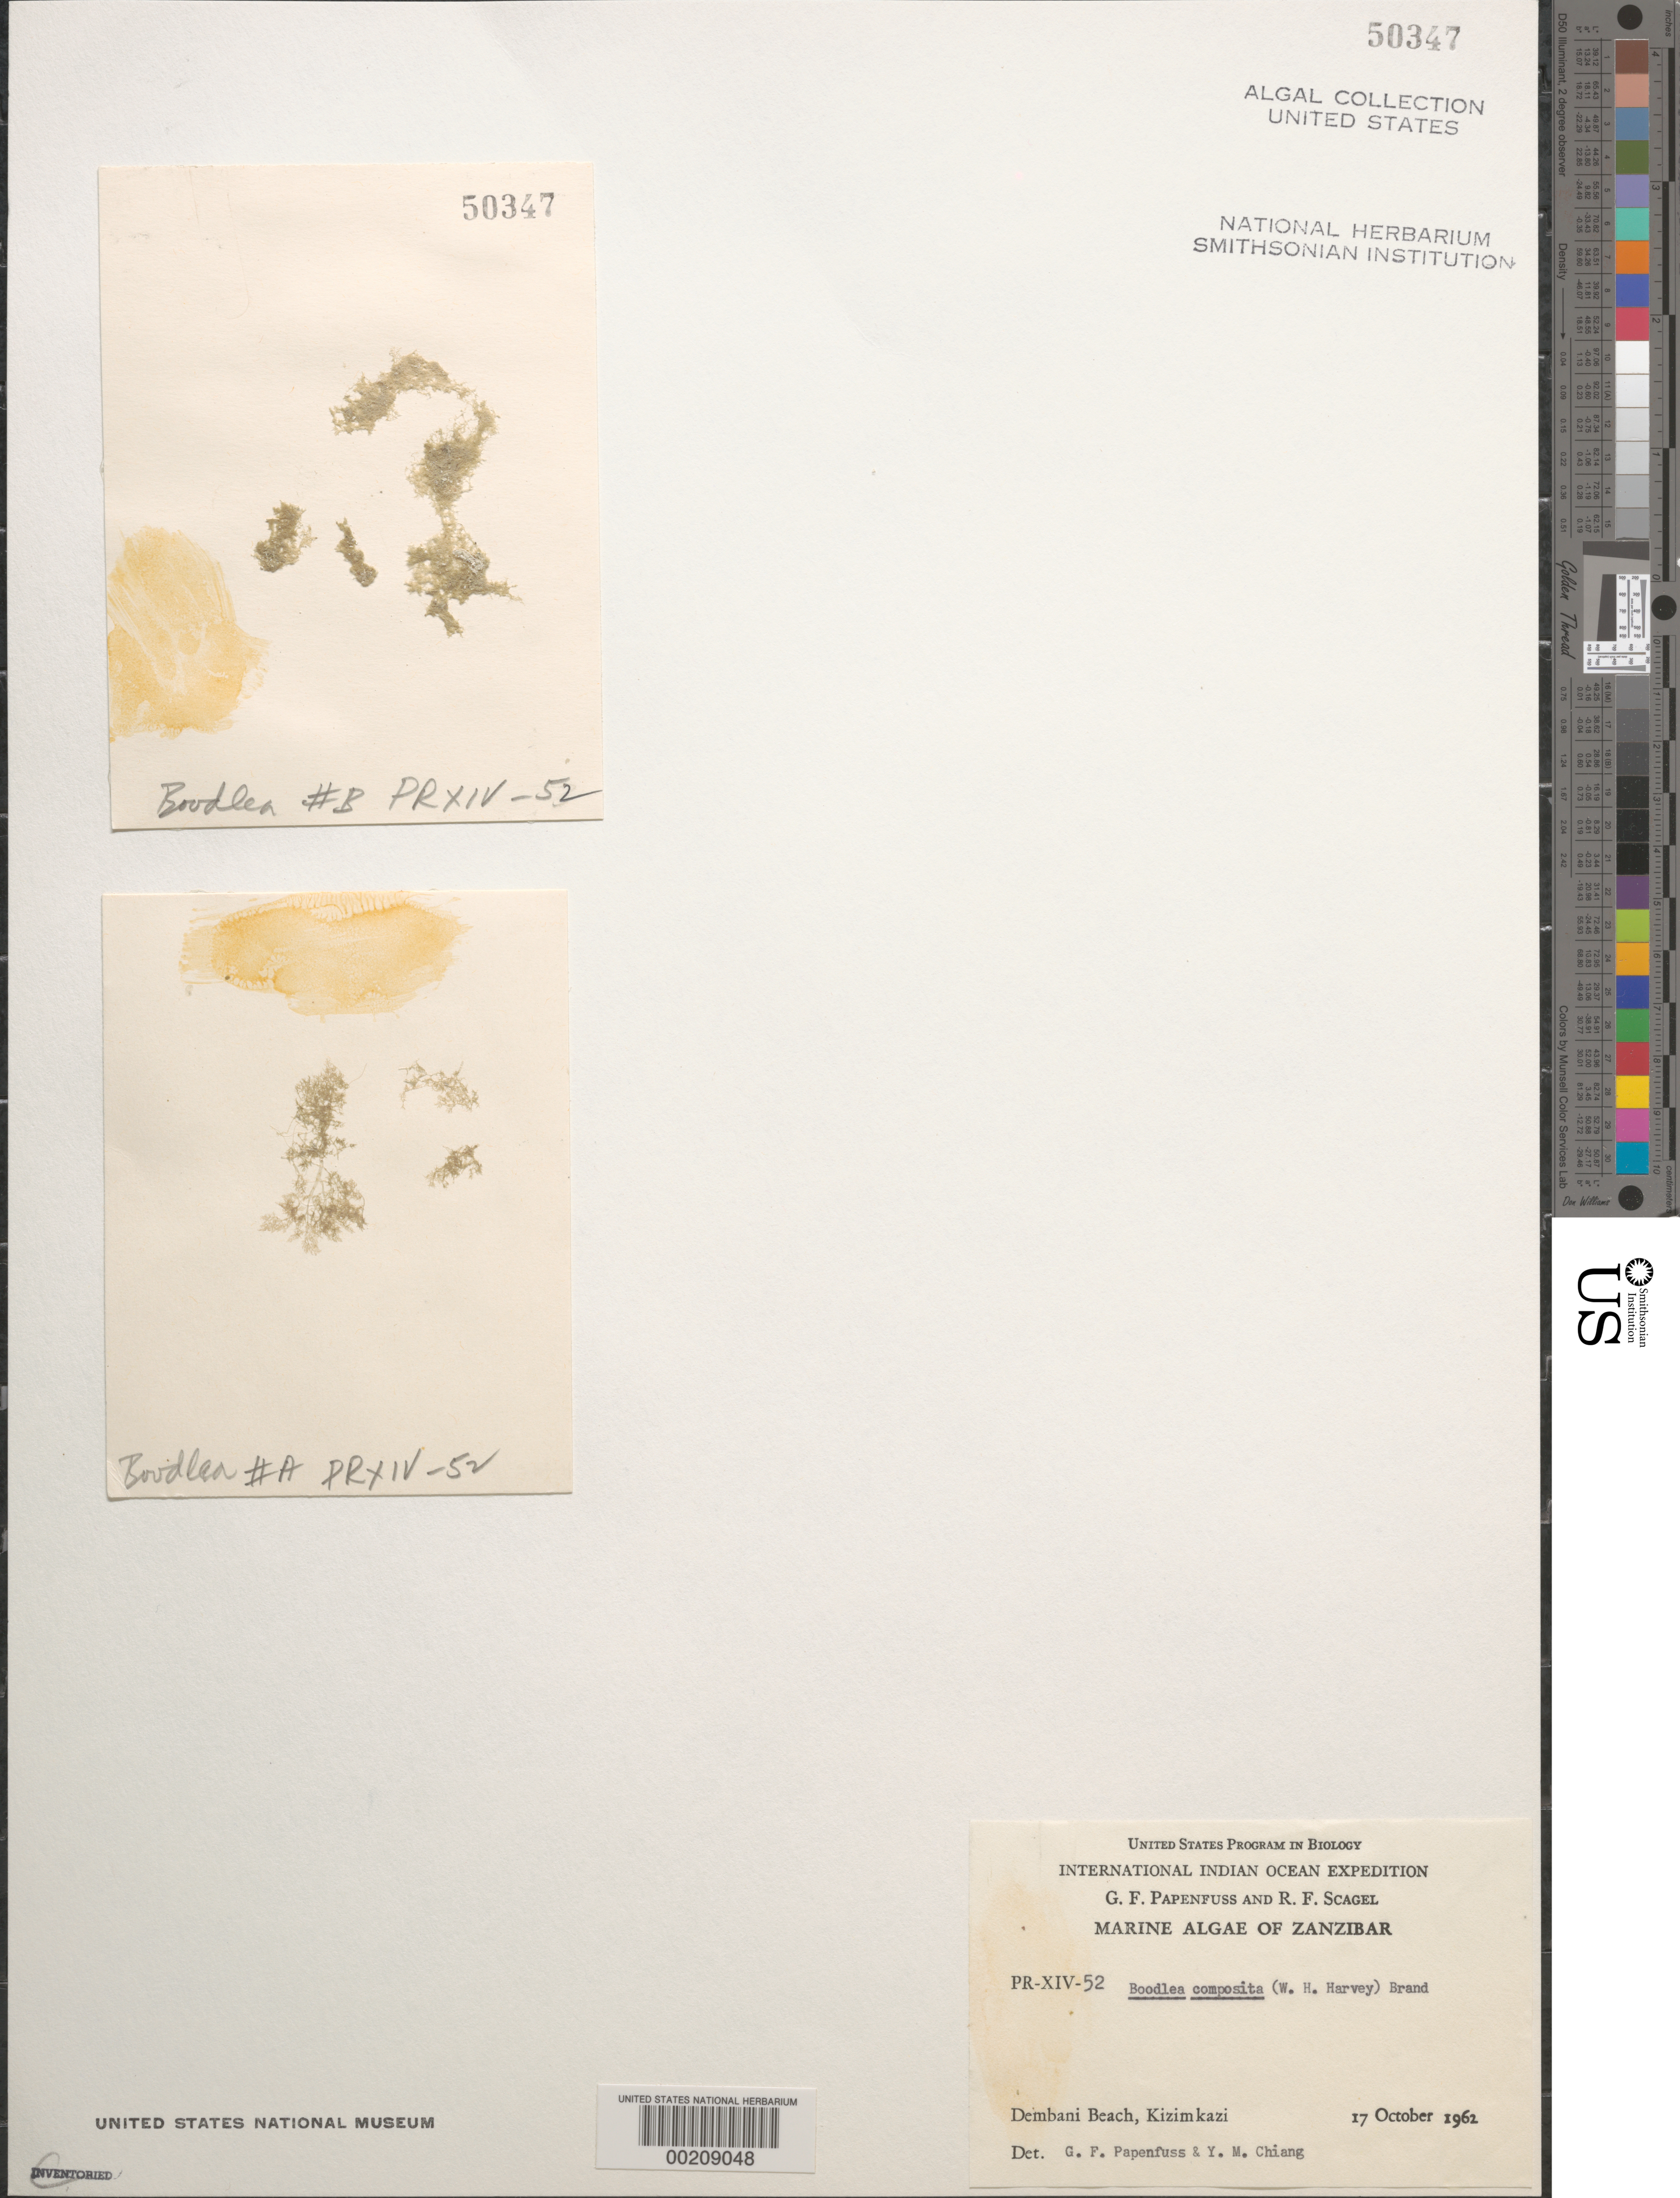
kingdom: Plantae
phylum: Chlorophyta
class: Ulvophyceae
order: Siphonocladales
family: Boodleaceae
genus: Boodlea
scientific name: Boodlea composita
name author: (Humb. & Humb.) Brand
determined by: Papenfuss, G. F.; Chiang, Y. M.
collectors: G. Papenfuss & R. F. Scagel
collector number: PR-XIV-52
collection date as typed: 17 Oct 1962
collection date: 1962-10-17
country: Tanzania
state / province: Zanzibar Central/South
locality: Kizimkazi, Dembani Beach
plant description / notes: International Indian Ocean Expedition, 1962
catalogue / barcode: US 50347